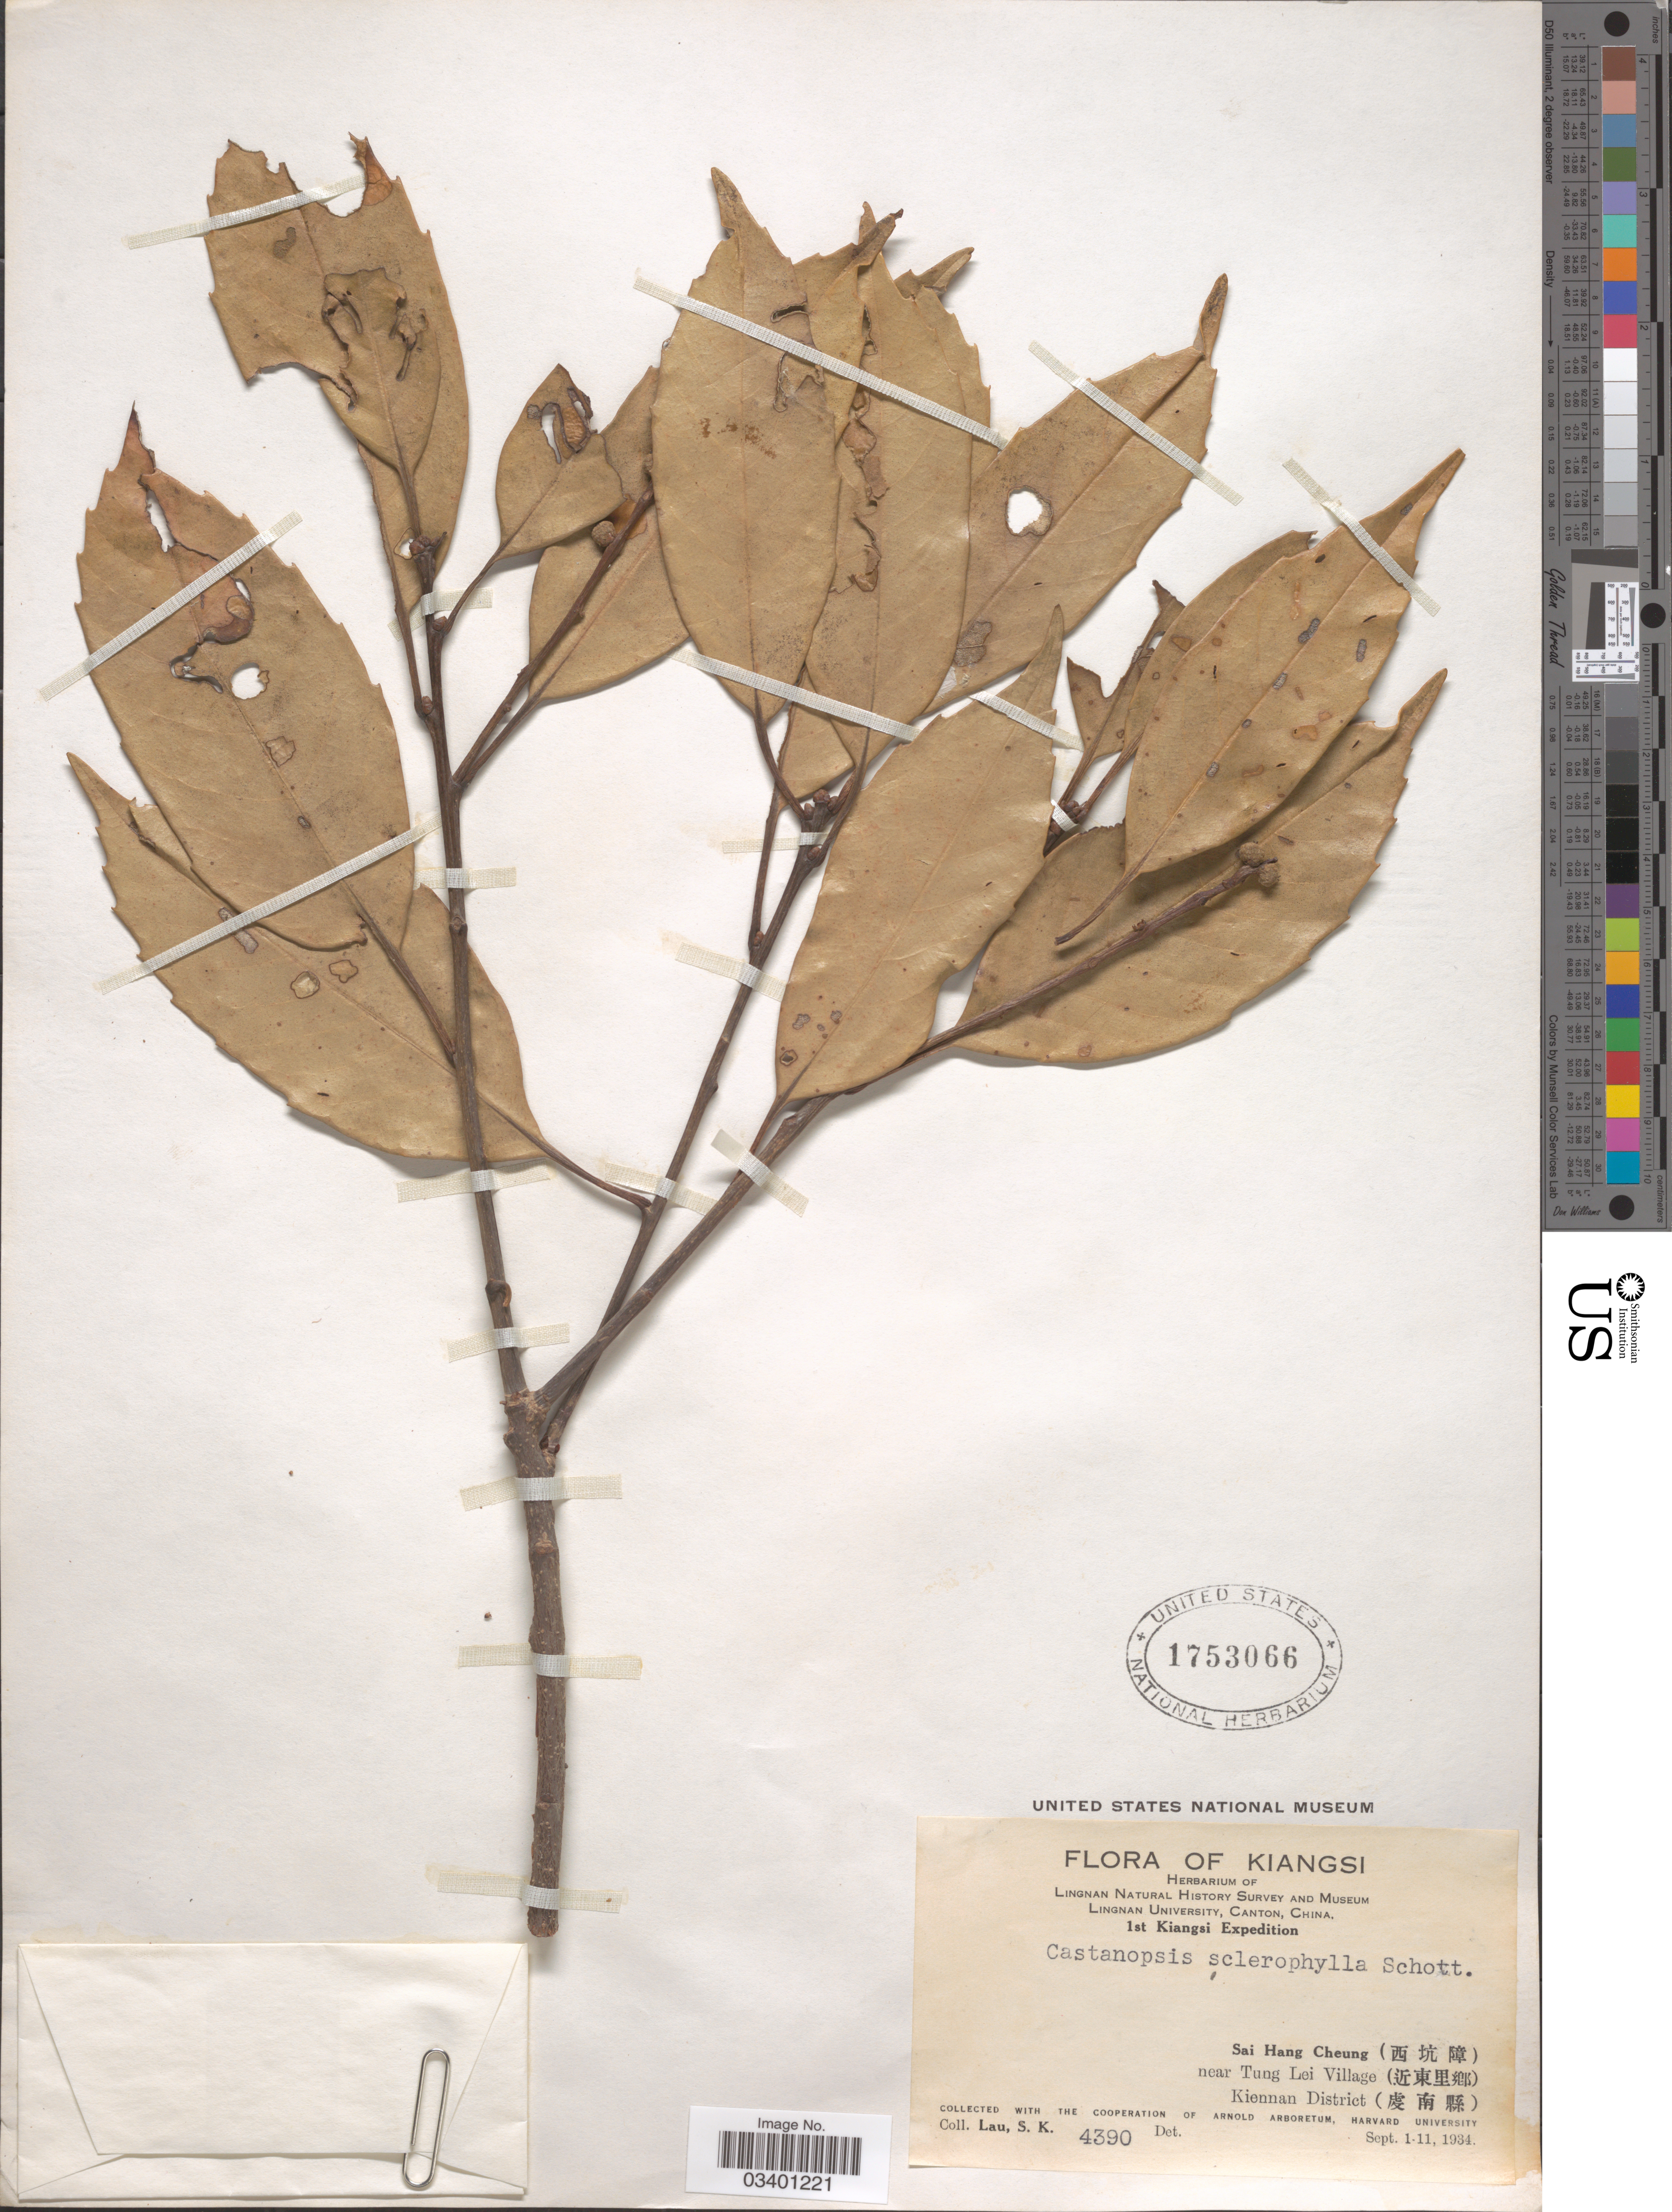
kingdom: Plantae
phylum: Tracheophyta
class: Magnoliopsida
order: Fagales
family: Fagaceae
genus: Castanopsis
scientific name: Castanopsis sclerophylla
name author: (Lindl.) Schottky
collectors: S. K. Lau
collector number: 4390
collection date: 1934-09-01/1934-09-11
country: China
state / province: Jiangxi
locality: Kiangsi. Sai Hang Cheung (X), near Tung Lei Village (X), Kiennan District (X).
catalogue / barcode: US 1753066